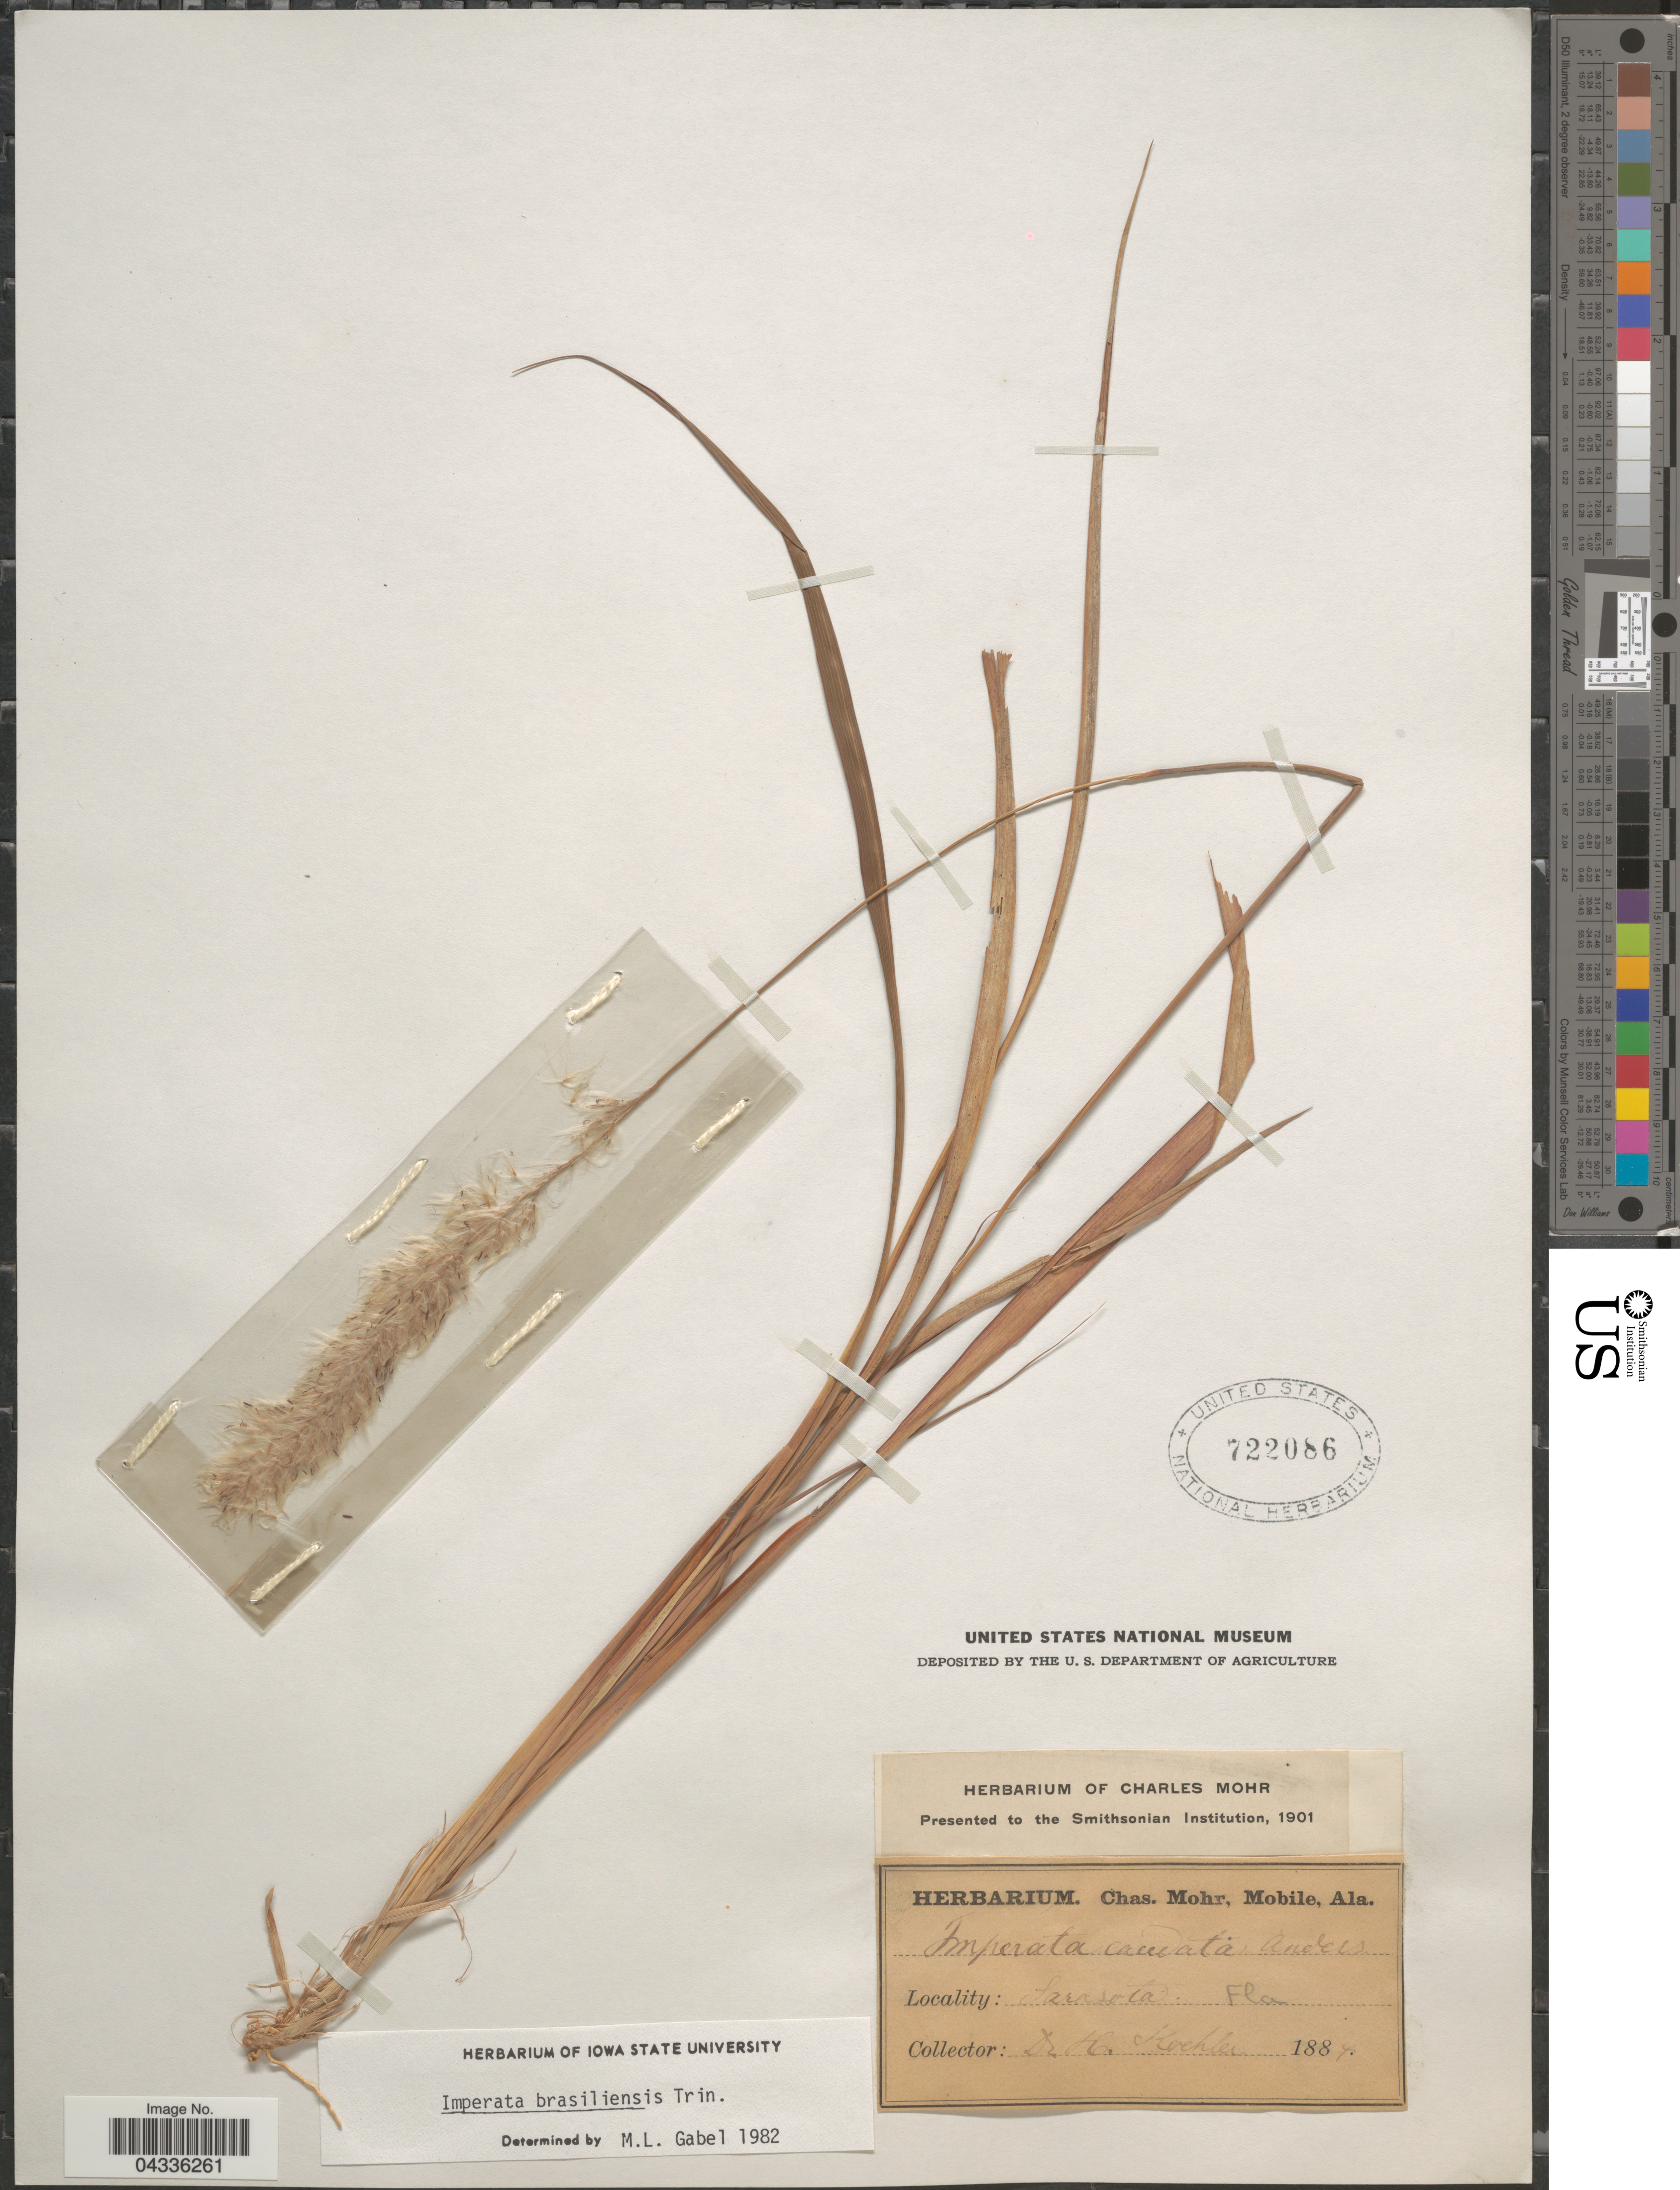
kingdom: Plantae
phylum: Tracheophyta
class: Liliopsida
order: Poales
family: Poaceae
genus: Imperata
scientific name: Imperata brasiliensis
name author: Trin.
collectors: H. Koehler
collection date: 1884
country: United States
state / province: Florida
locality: Sarasota.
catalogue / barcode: US 722086